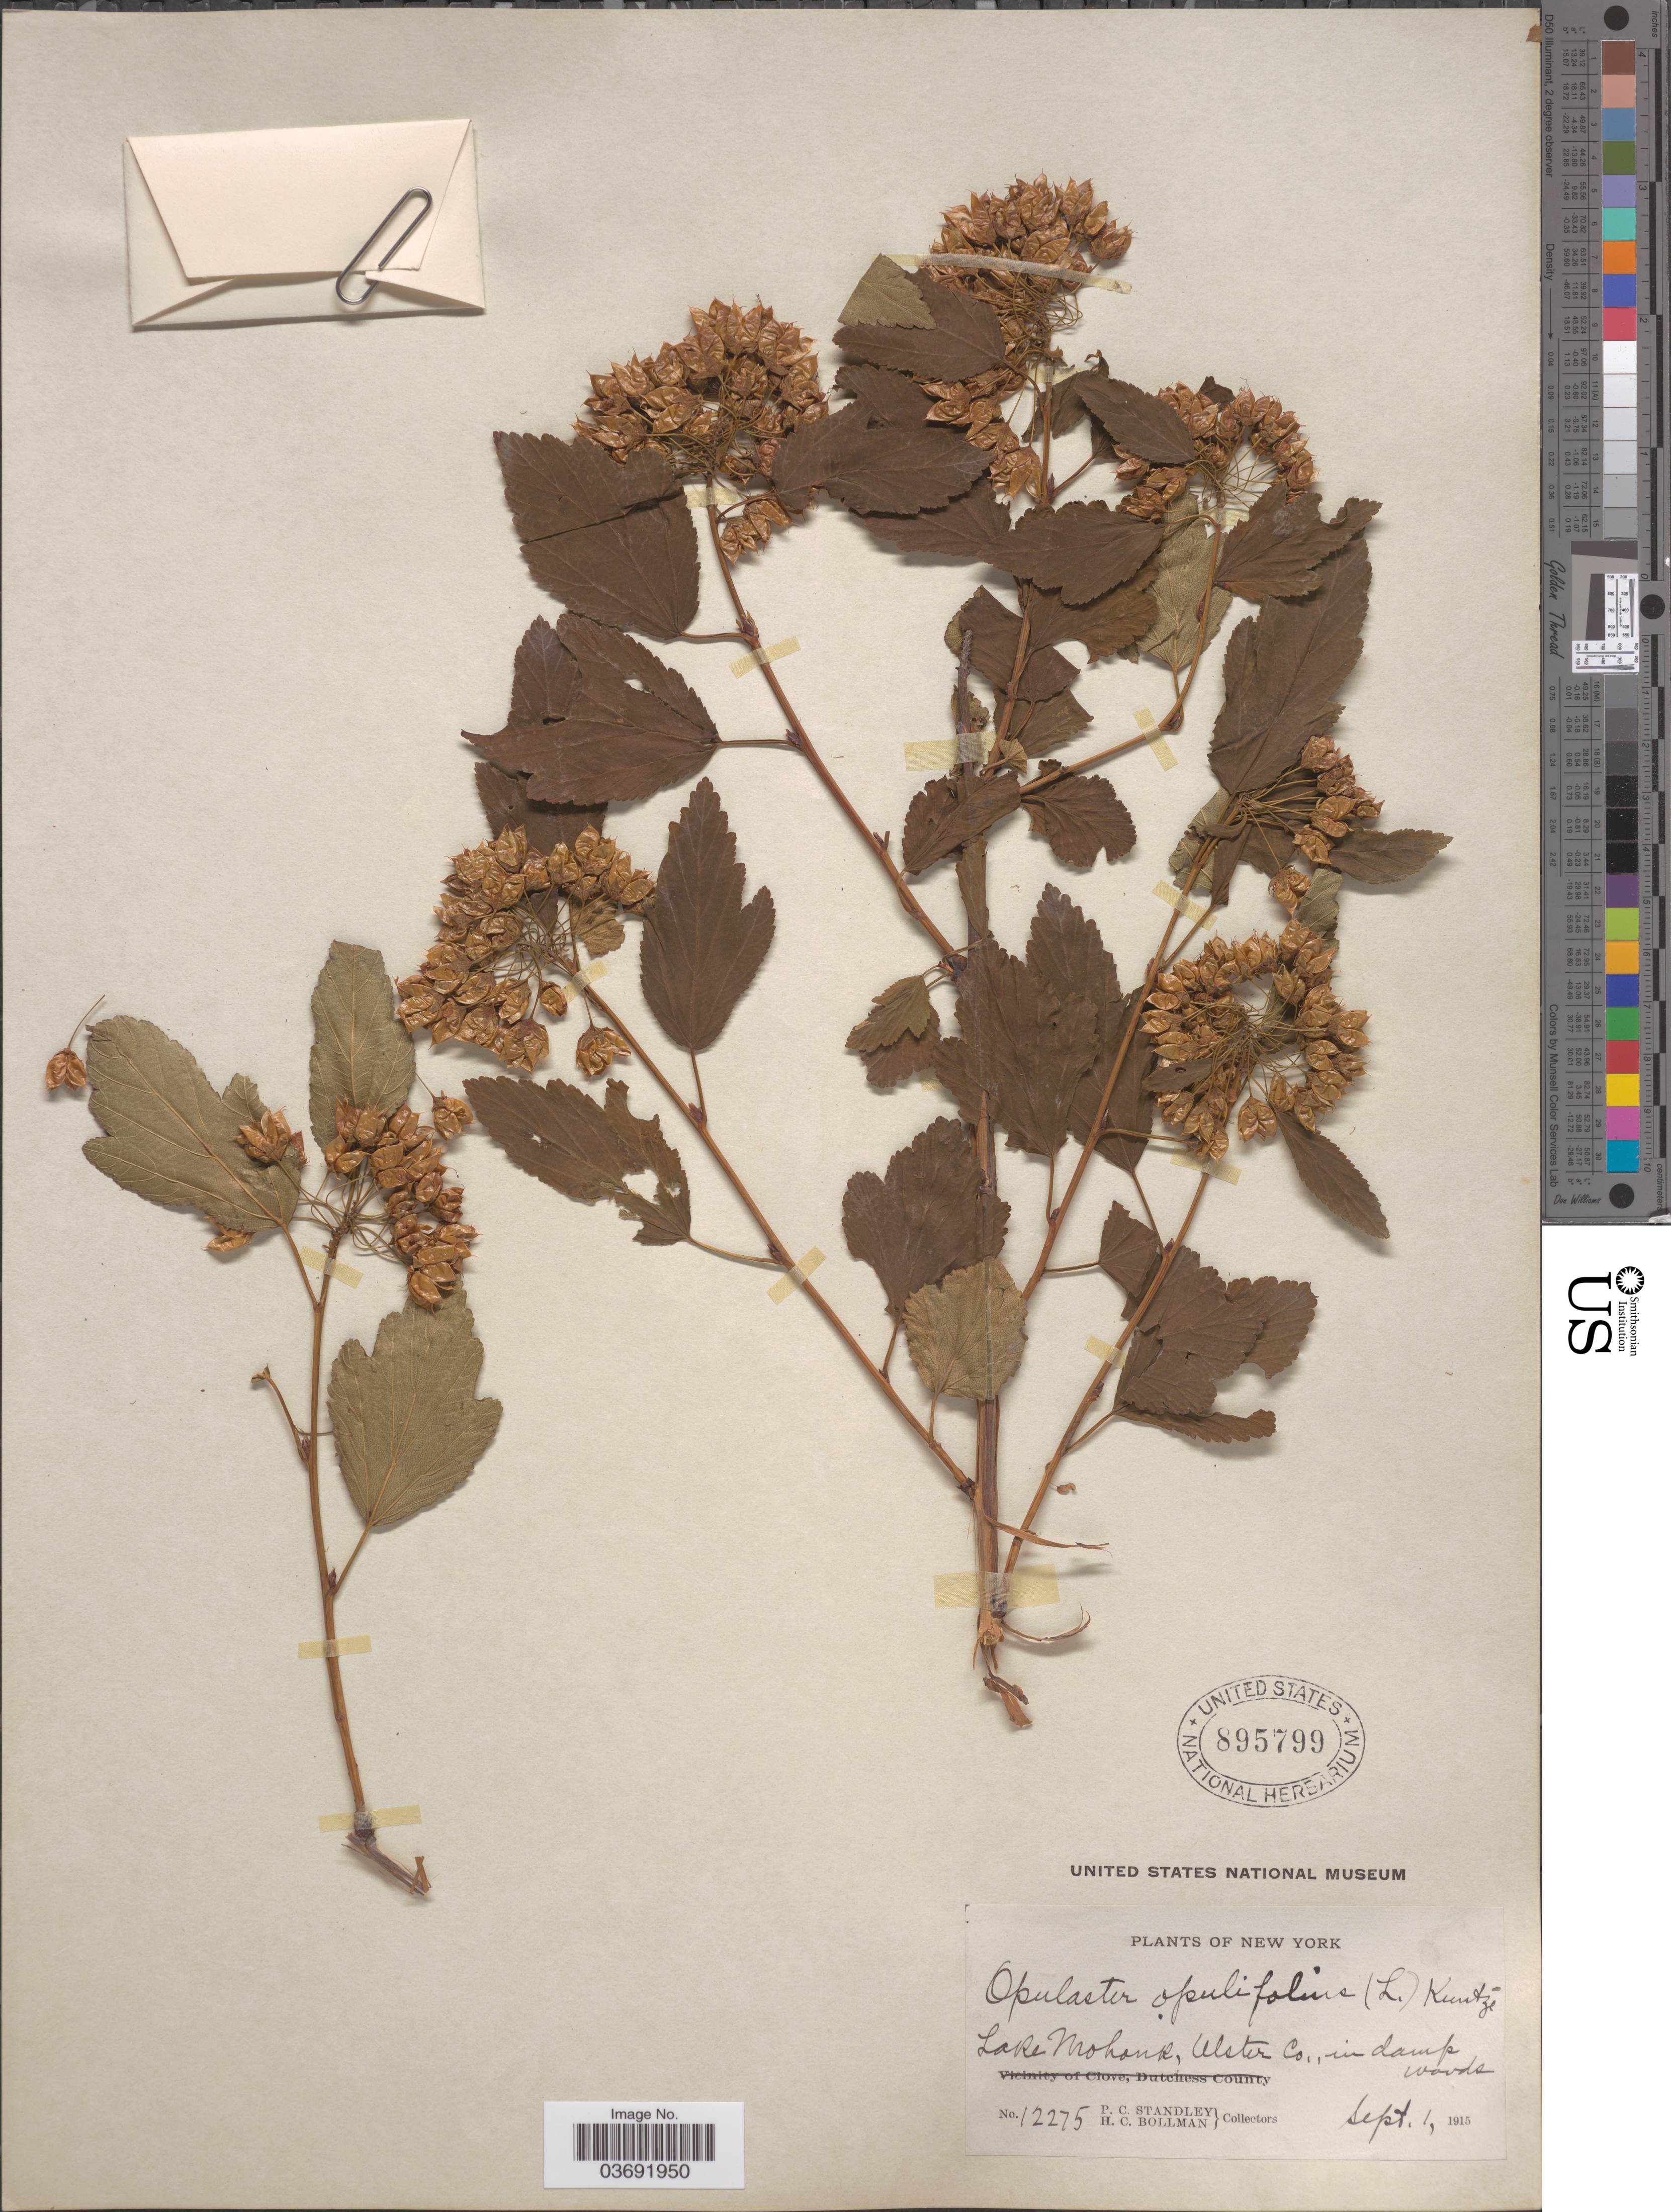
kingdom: Plantae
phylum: Tracheophyta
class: Magnoliopsida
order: Rosales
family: Rosaceae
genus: Physocarpus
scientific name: Physocarpus opulifolius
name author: (L.) Maxim.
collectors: P. C. Standley & H. C. Bollman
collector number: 12275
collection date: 1915-09-01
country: United States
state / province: New York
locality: Lake Mohonk, Ulster Co., in dam woods.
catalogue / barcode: US 895799